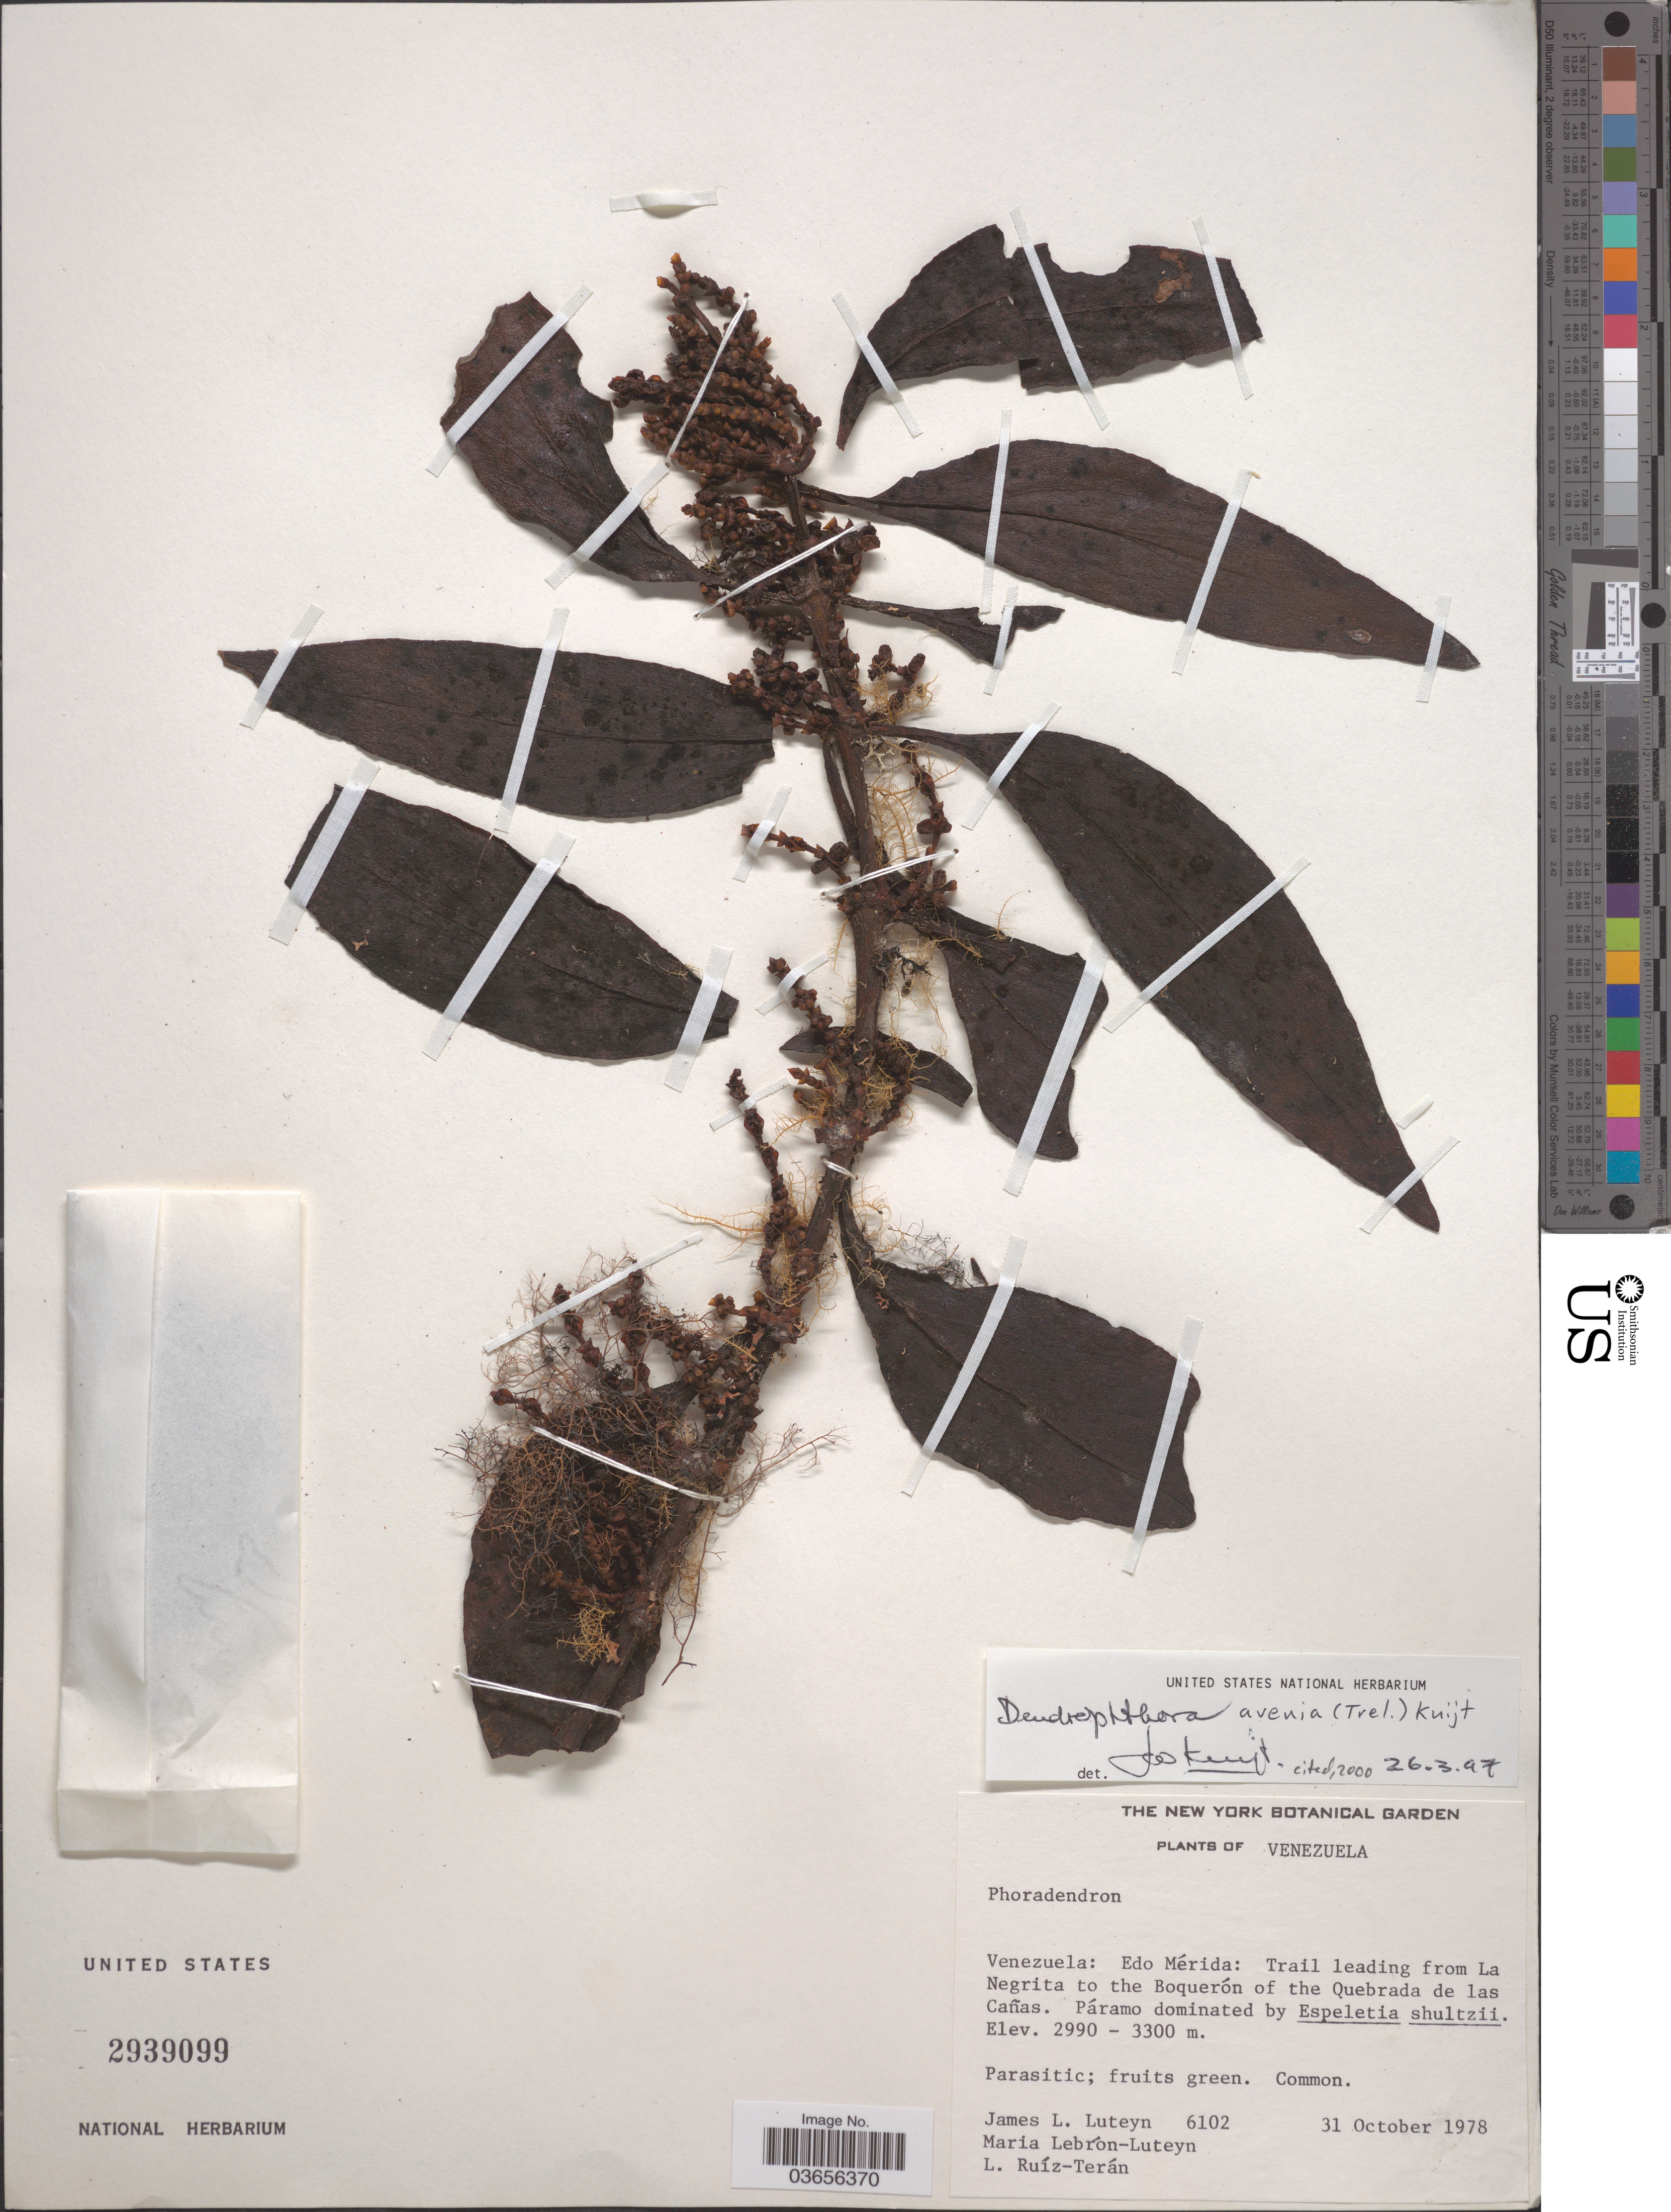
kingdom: Plantae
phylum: Tracheophyta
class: Magnoliopsida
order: Santalales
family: Viscaceae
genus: Dendrophthora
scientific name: Dendrophthora avenia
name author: (Trel.) Kuijt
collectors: J. L. Luteyn, M. L. Lebrón-Luteyn & L. E. Ruíz-Terán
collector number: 6102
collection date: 1978-10-31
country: Venezuela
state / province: Mérida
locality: Trail leading from La Negrita to the Boquerón of the Quebrada de las Cañas.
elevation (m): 2990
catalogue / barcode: US 2939099